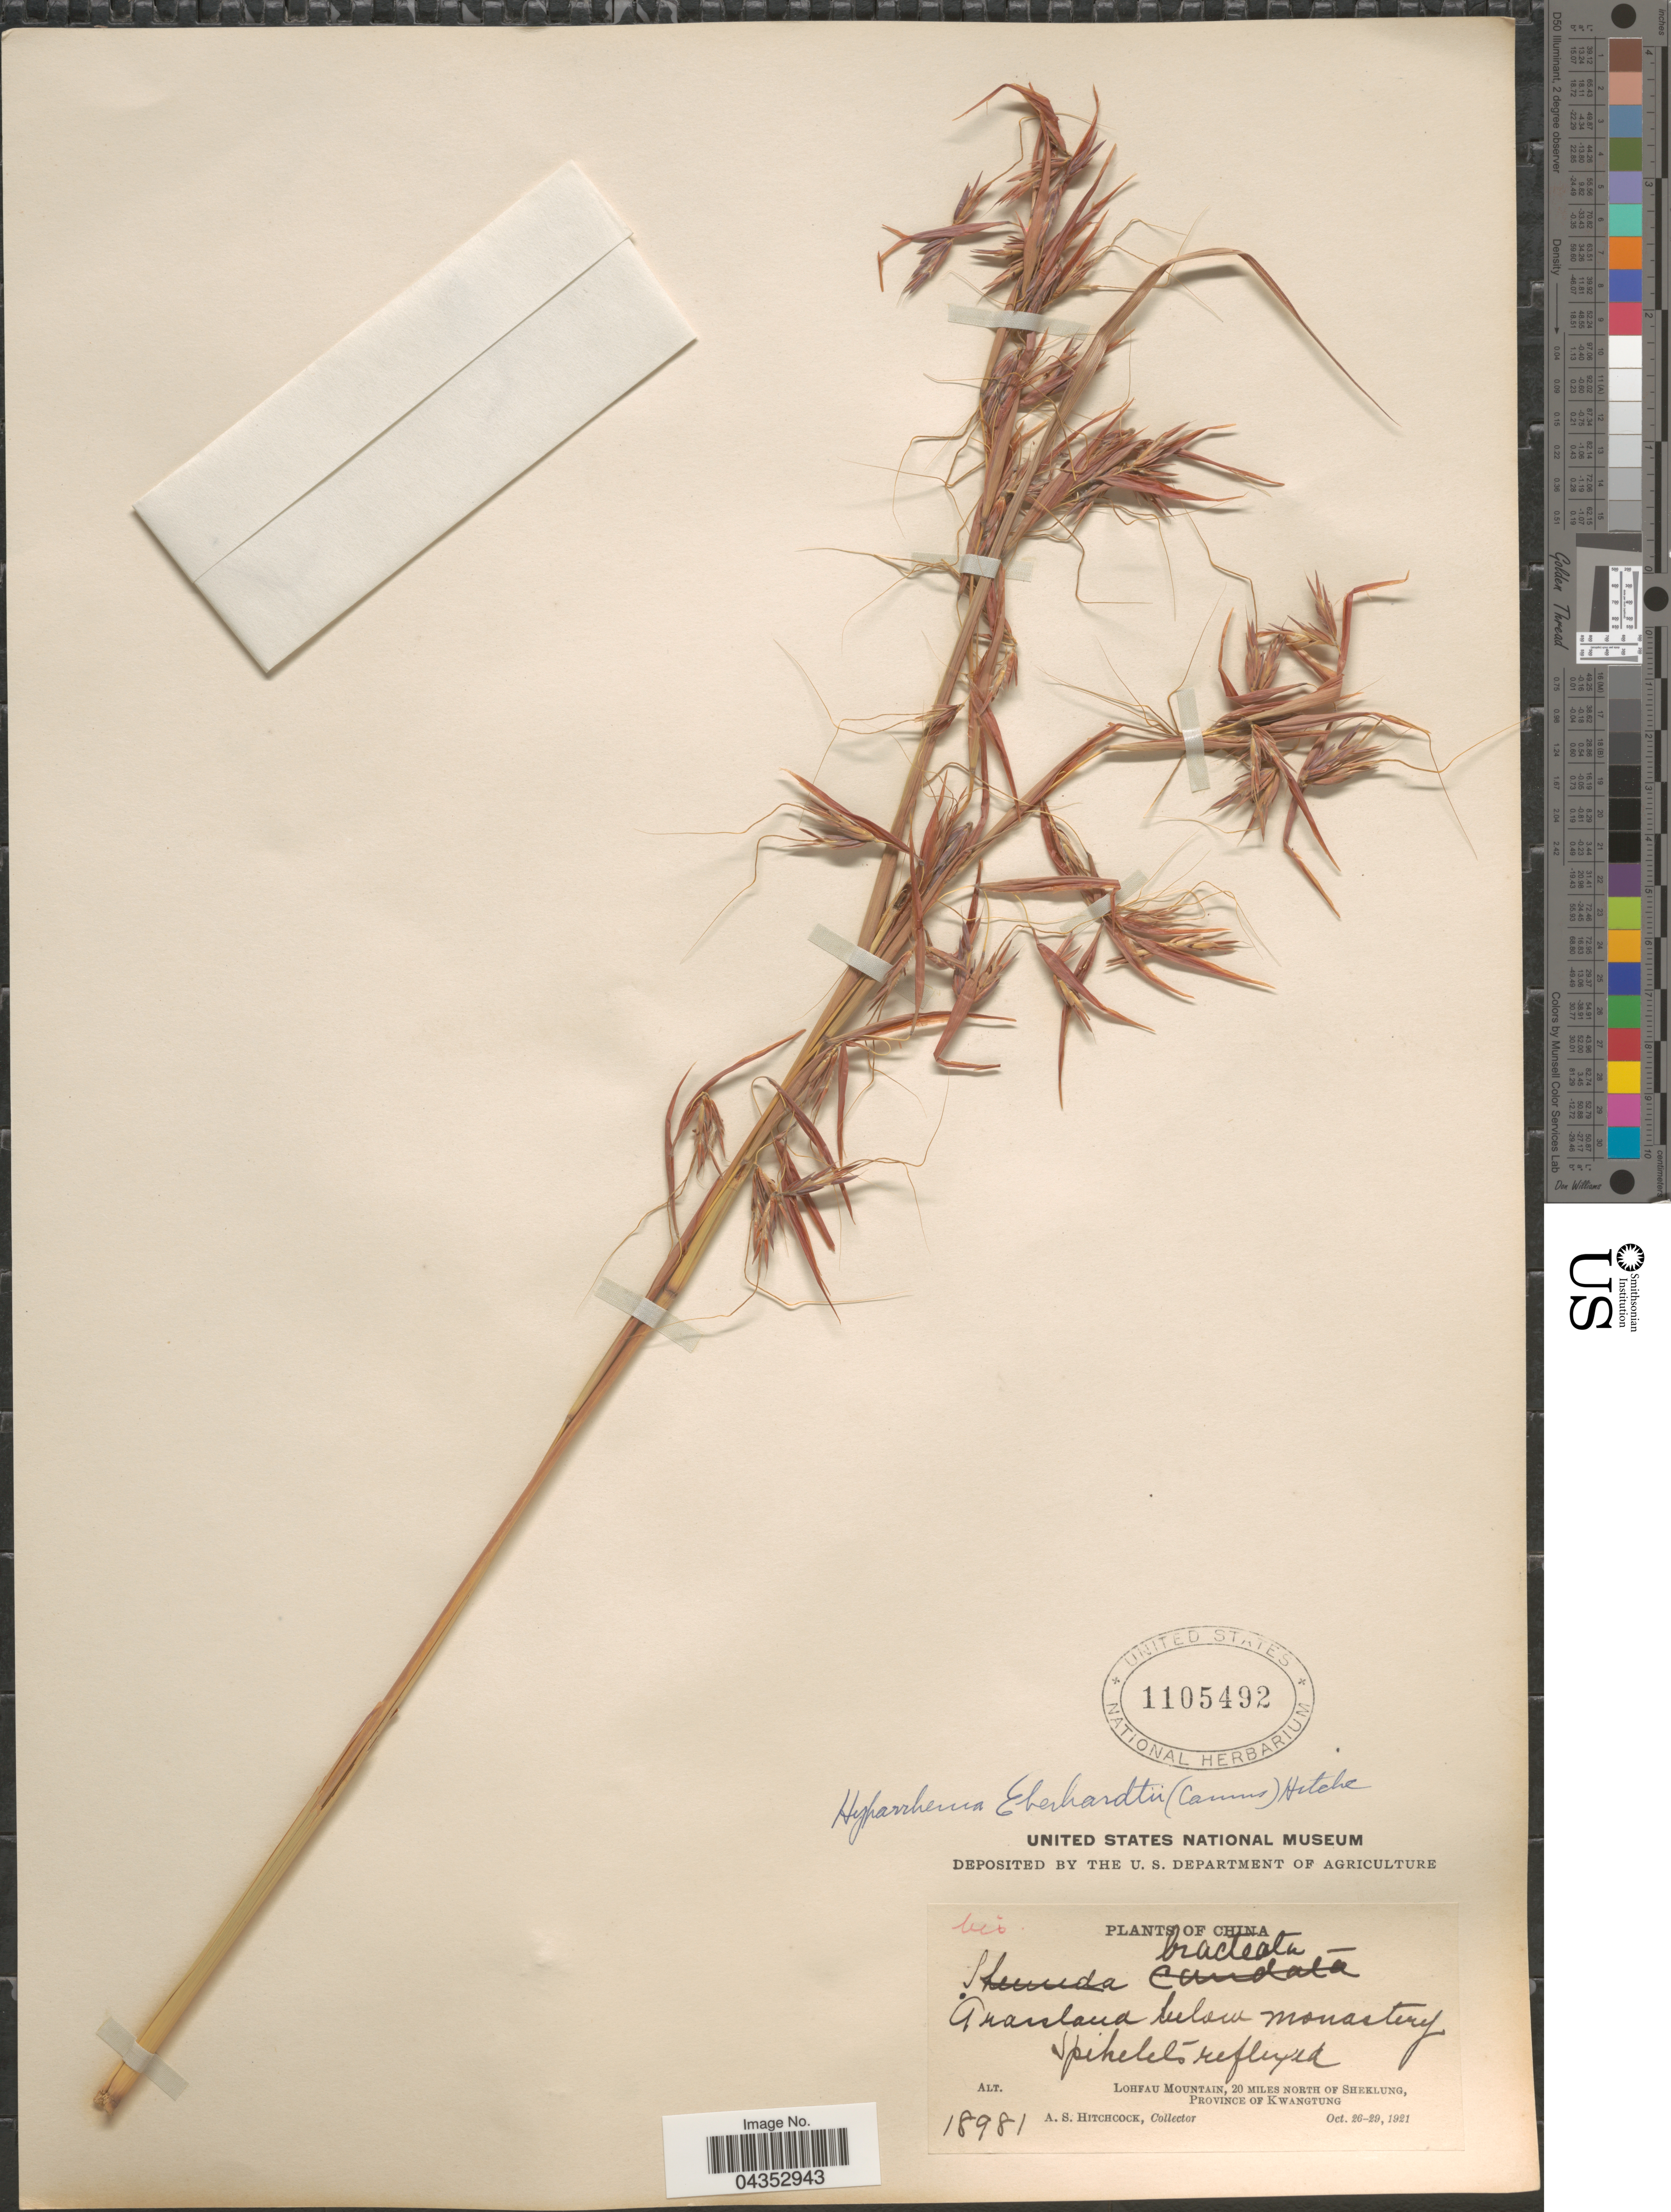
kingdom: Plantae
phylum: Tracheophyta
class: Liliopsida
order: Poales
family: Poaceae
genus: Hyparrhenia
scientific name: Hyparrhenia diplandra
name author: (Hack.) Stapf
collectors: A. S. Hitchcock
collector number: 18981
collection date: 1921-10-26/1921-10-29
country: China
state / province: Guangdong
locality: Grassland below monastery. Lohfau Mountain, 20 miles north of Sheklung, Province of Kwangtung.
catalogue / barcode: US 1105492